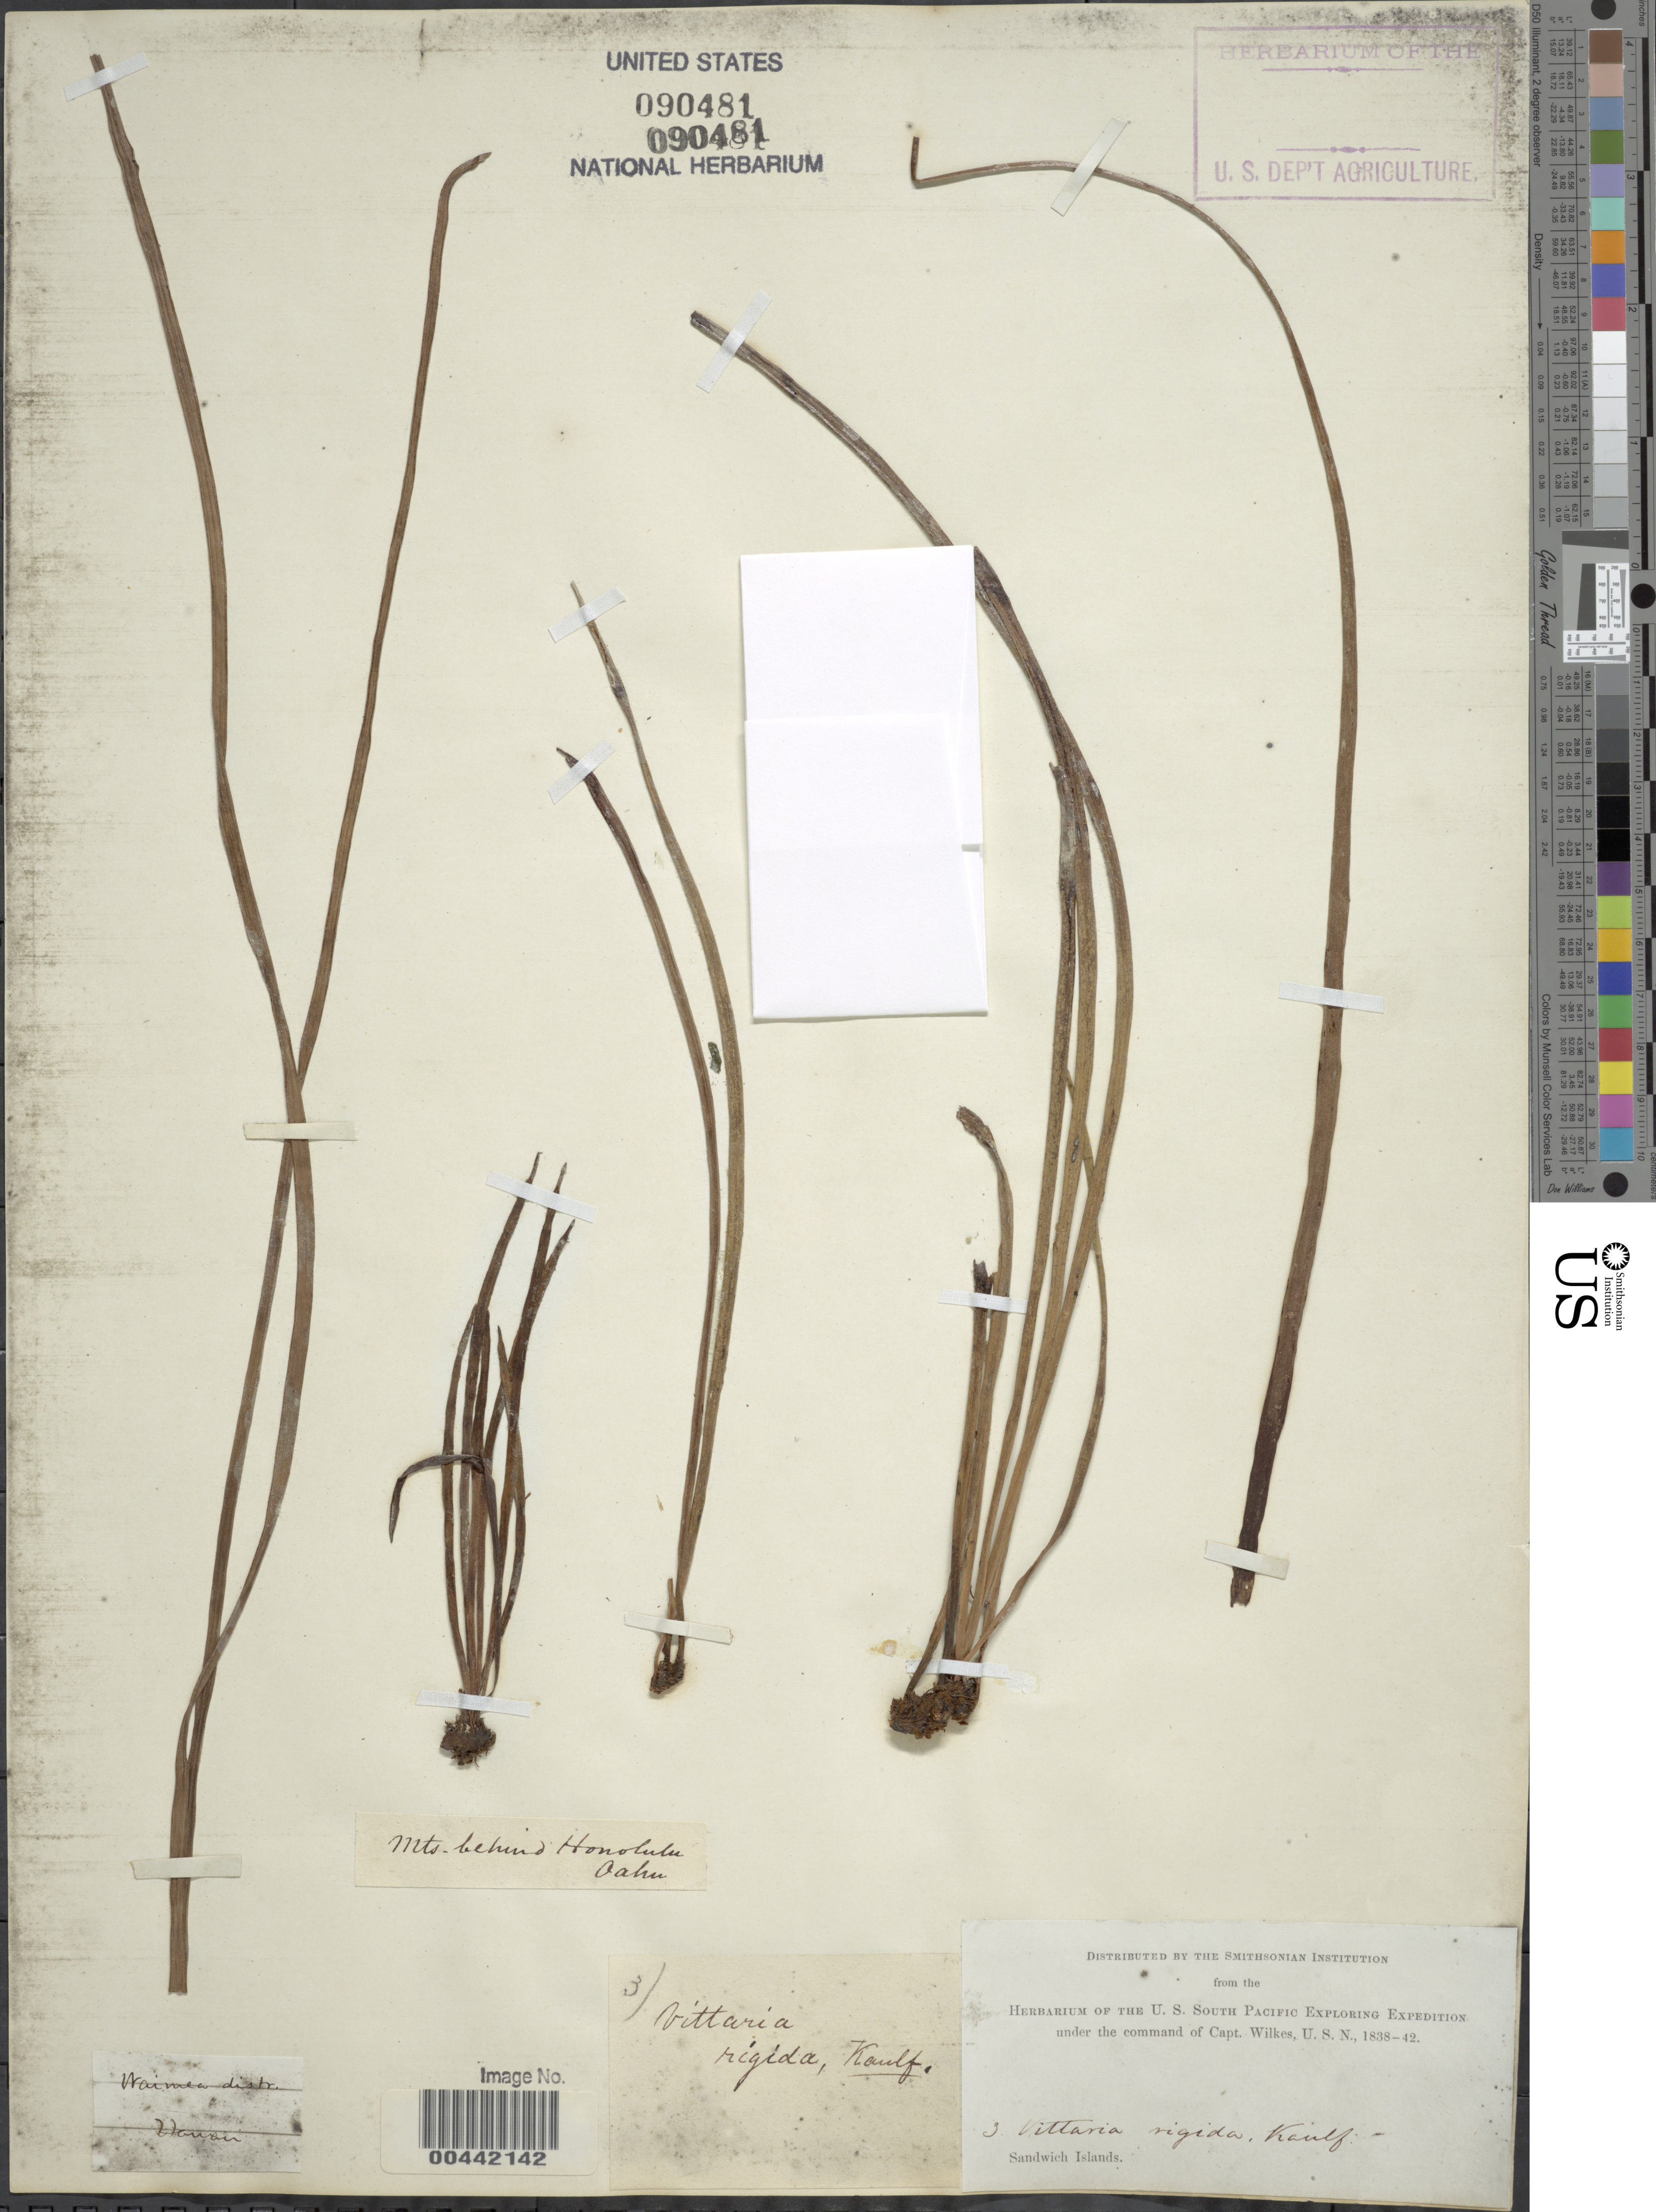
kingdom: Plantae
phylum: Tracheophyta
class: Polypodiopsida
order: Polypodiales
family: Pteridaceae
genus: Haplopteris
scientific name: Haplopteris elongata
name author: (Sw.) Crane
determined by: Wagner, W. L., (BOT), Smithsonian Institution - National Museum of Natural History (UNITED STATES)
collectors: Wilkes Explor. Exped.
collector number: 3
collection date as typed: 1838 to -- --- 1842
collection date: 1838/1842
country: United States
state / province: Hawaii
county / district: Honolulu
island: Oahu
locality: Mts. behind Honolulu, Oahu and Waimea District, Hawaii.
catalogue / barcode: US 90481